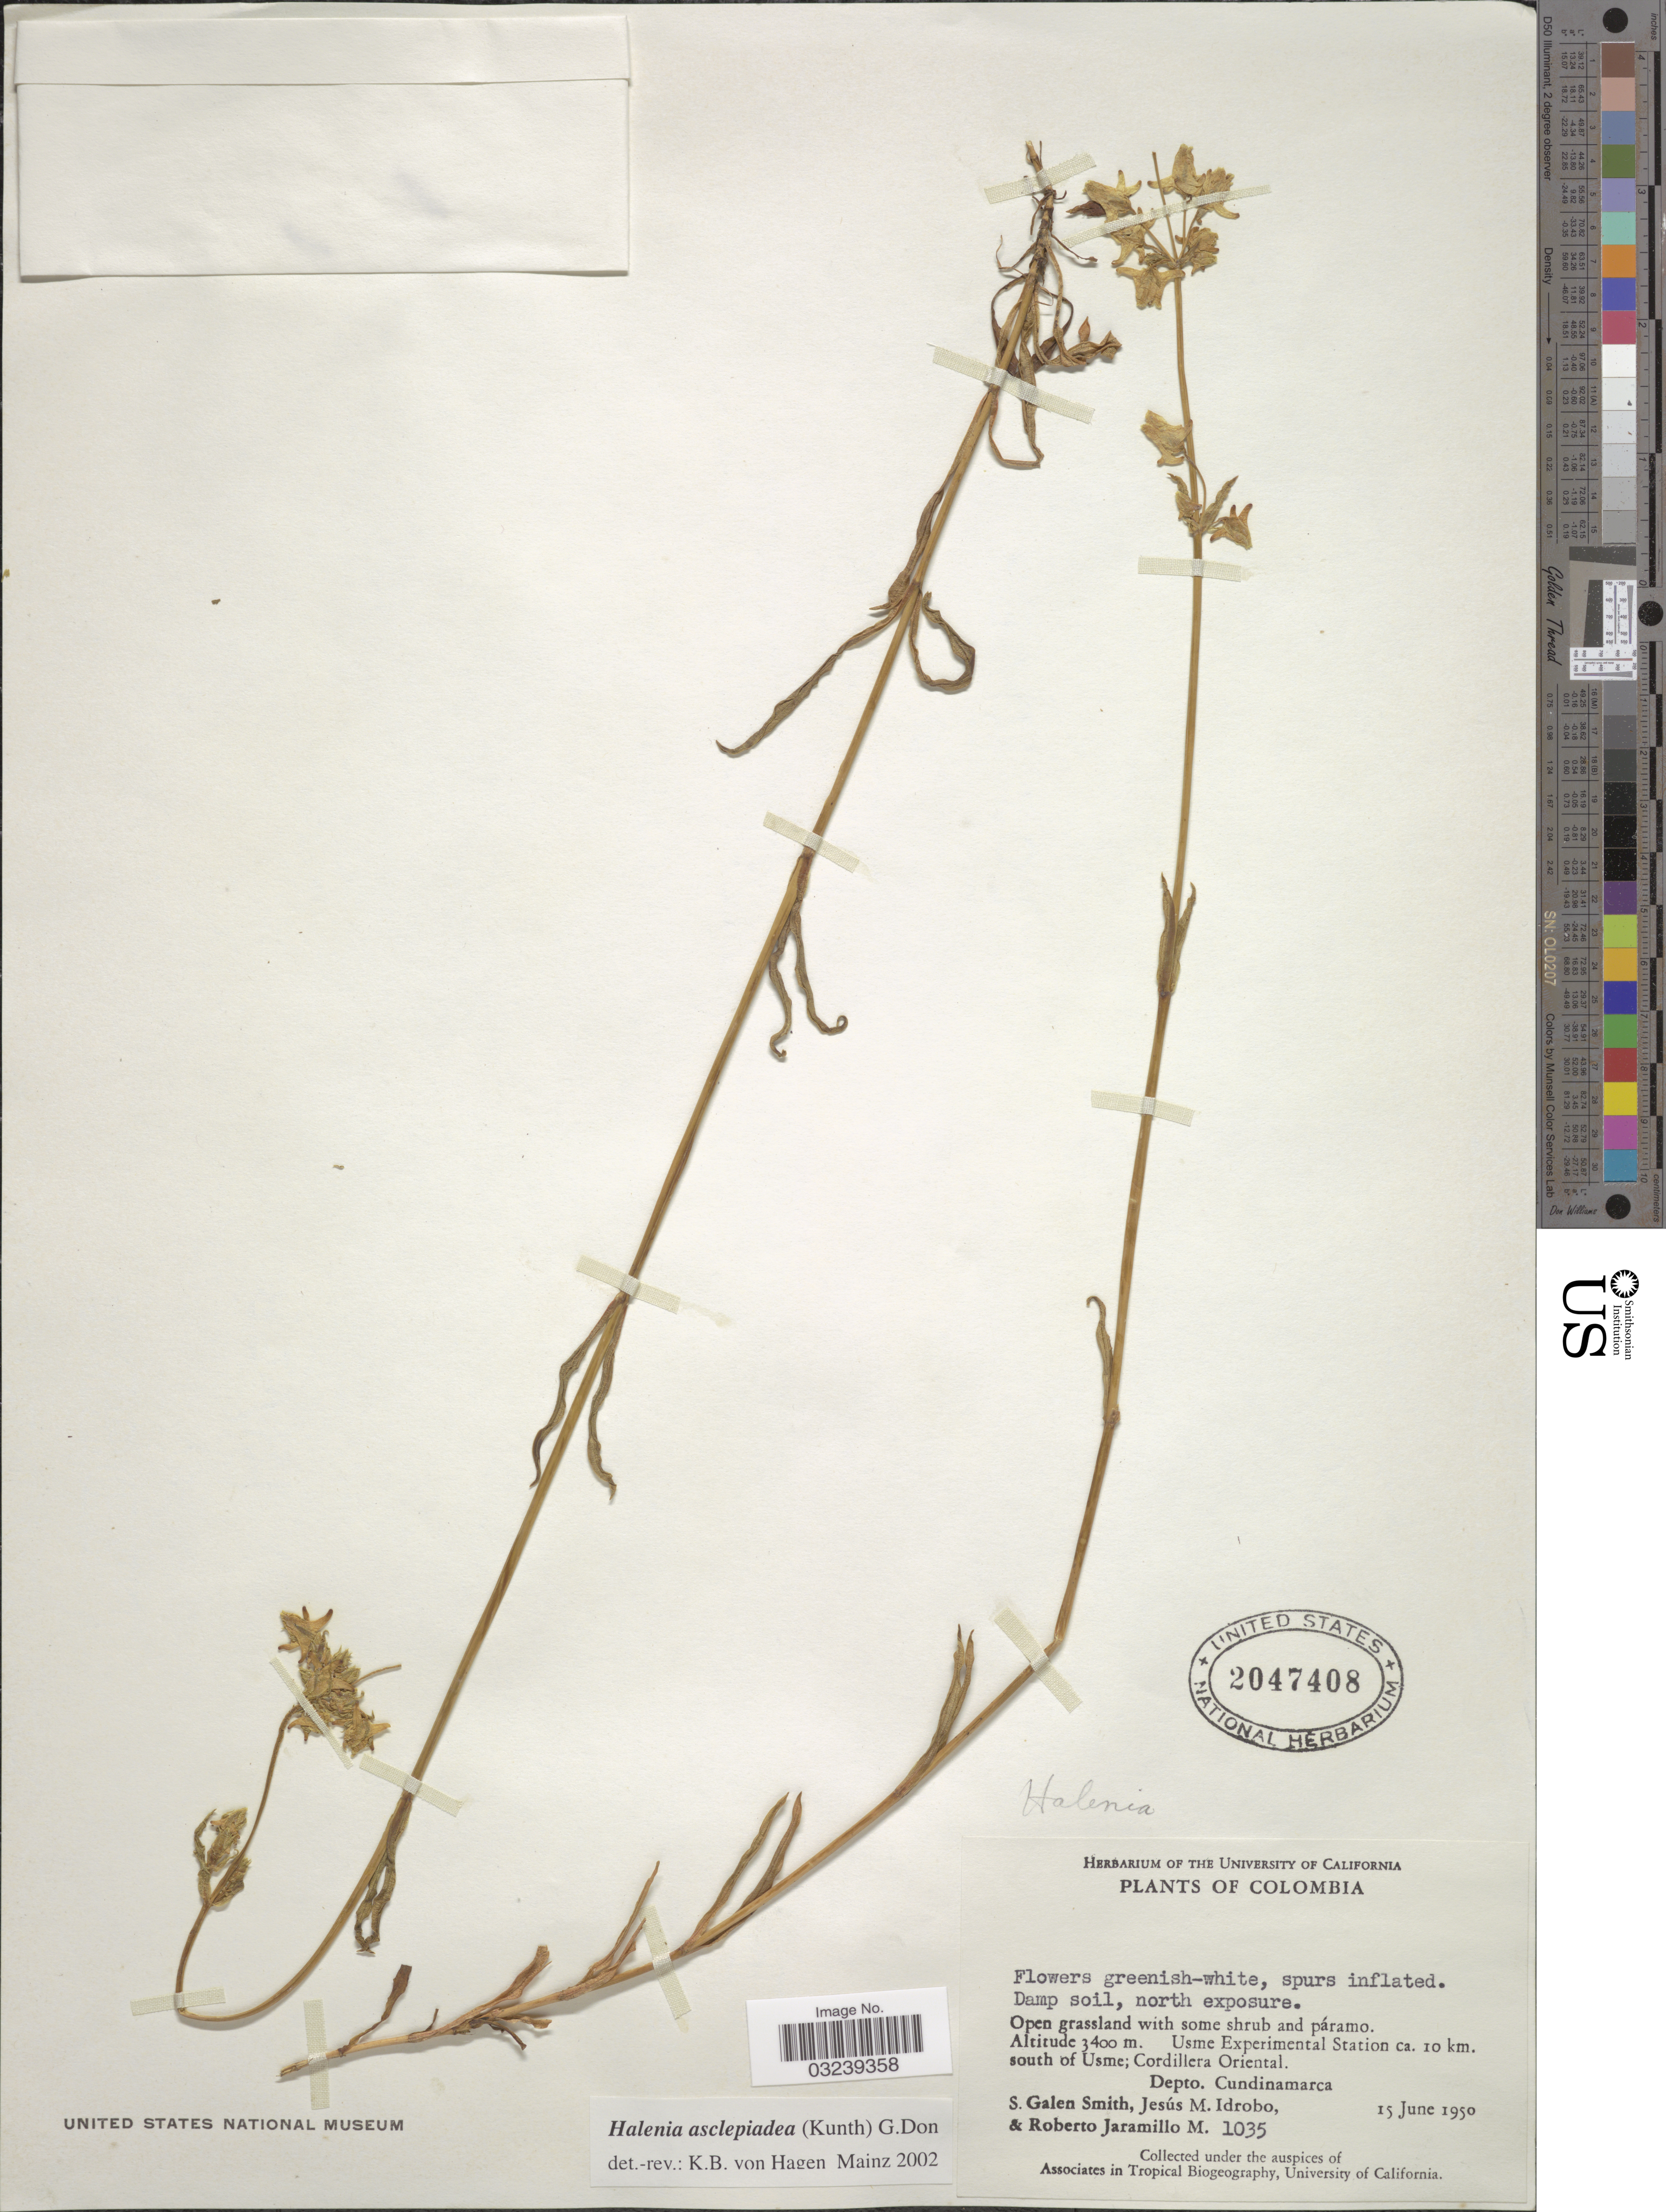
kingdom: Plantae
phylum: Tracheophyta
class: Magnoliopsida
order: Gentianales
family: Gentianaceae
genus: Halenia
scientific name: Halenia asclepiadea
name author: (Kunth) G. Don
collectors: S. G. Smith, J. M. Idrobo & R. Jaramillo M.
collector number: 1035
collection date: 1950-06-15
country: Colombia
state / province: Cundinamarca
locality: Usme Experimental Station ca. 10 km. south of Usme; Cordillera Oriental. Depto. Cundinamarca.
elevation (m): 3400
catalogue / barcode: US 2047408